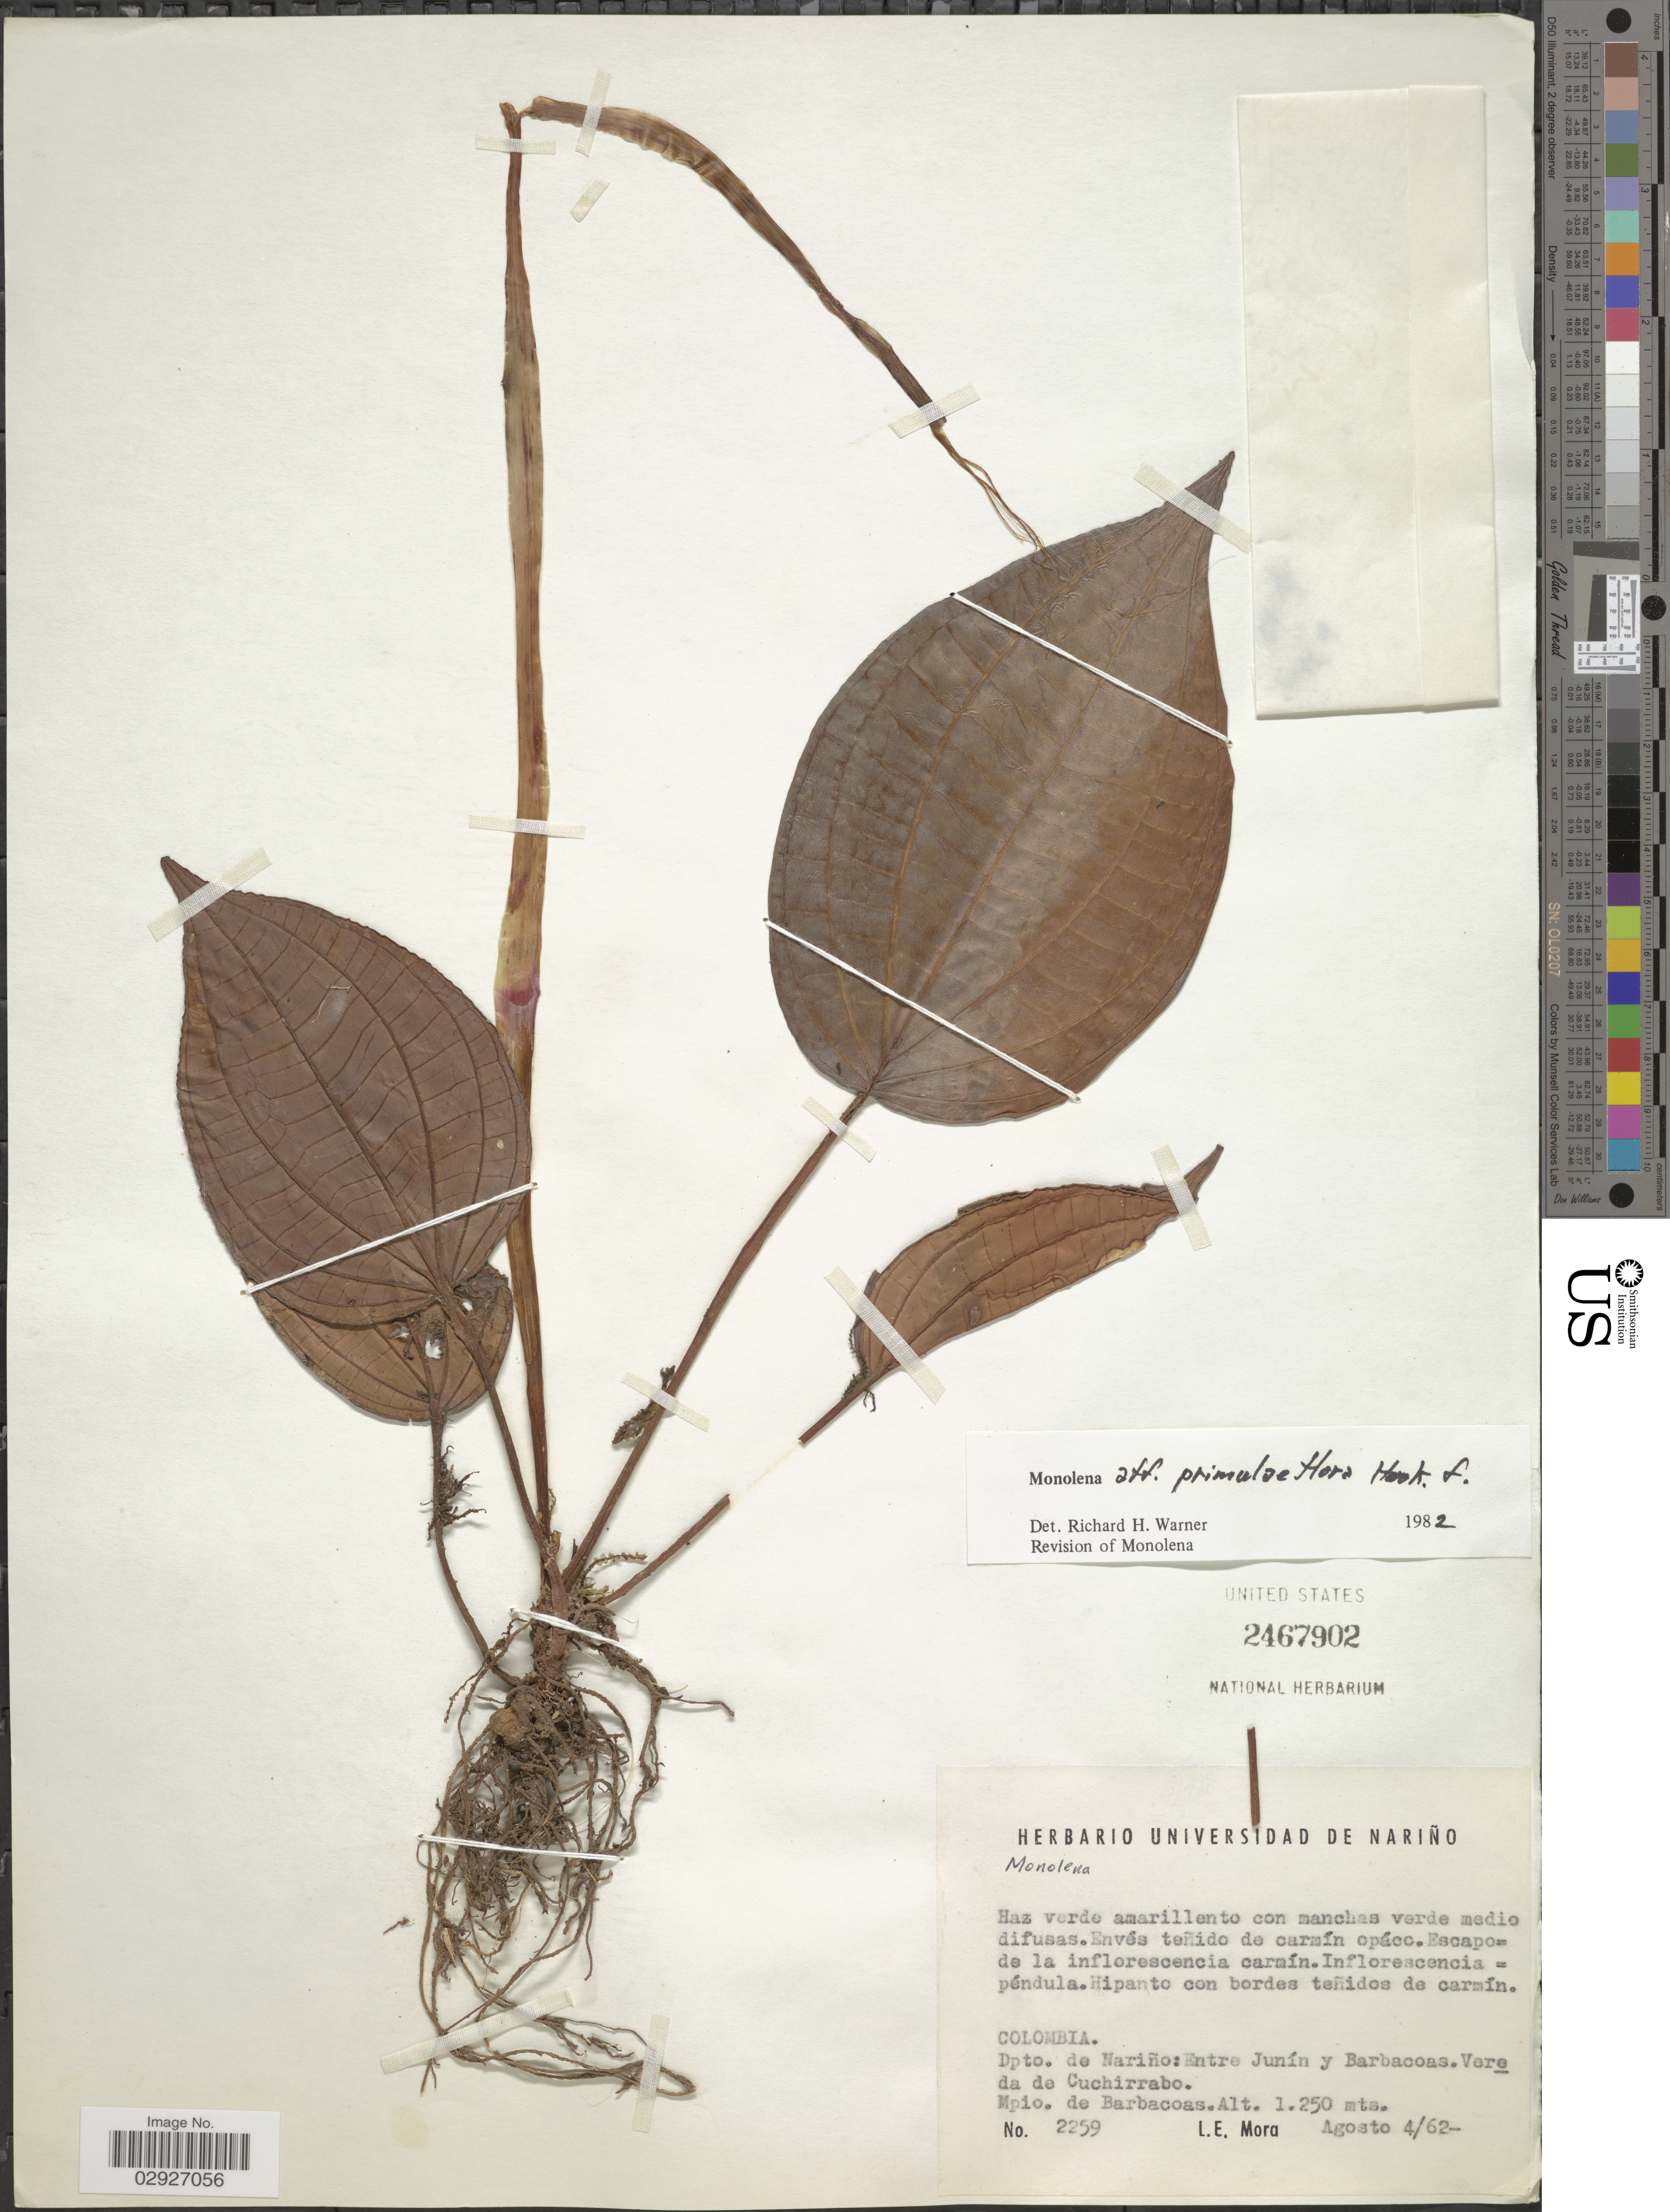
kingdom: Plantae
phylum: Tracheophyta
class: Magnoliopsida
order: Myrtales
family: Melastomataceae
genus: Monolena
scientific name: Monolena primuliflora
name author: Hook. f.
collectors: L. Mora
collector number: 2259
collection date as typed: Transcribed d/m/y: 4/8/62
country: Colombia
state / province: Nariño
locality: Dpto. de Nariño, Entre Junín y Barbacoas, Vereda de Cuchirrabo, Mpio. de Barbacoas.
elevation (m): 1250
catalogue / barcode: US 2467902